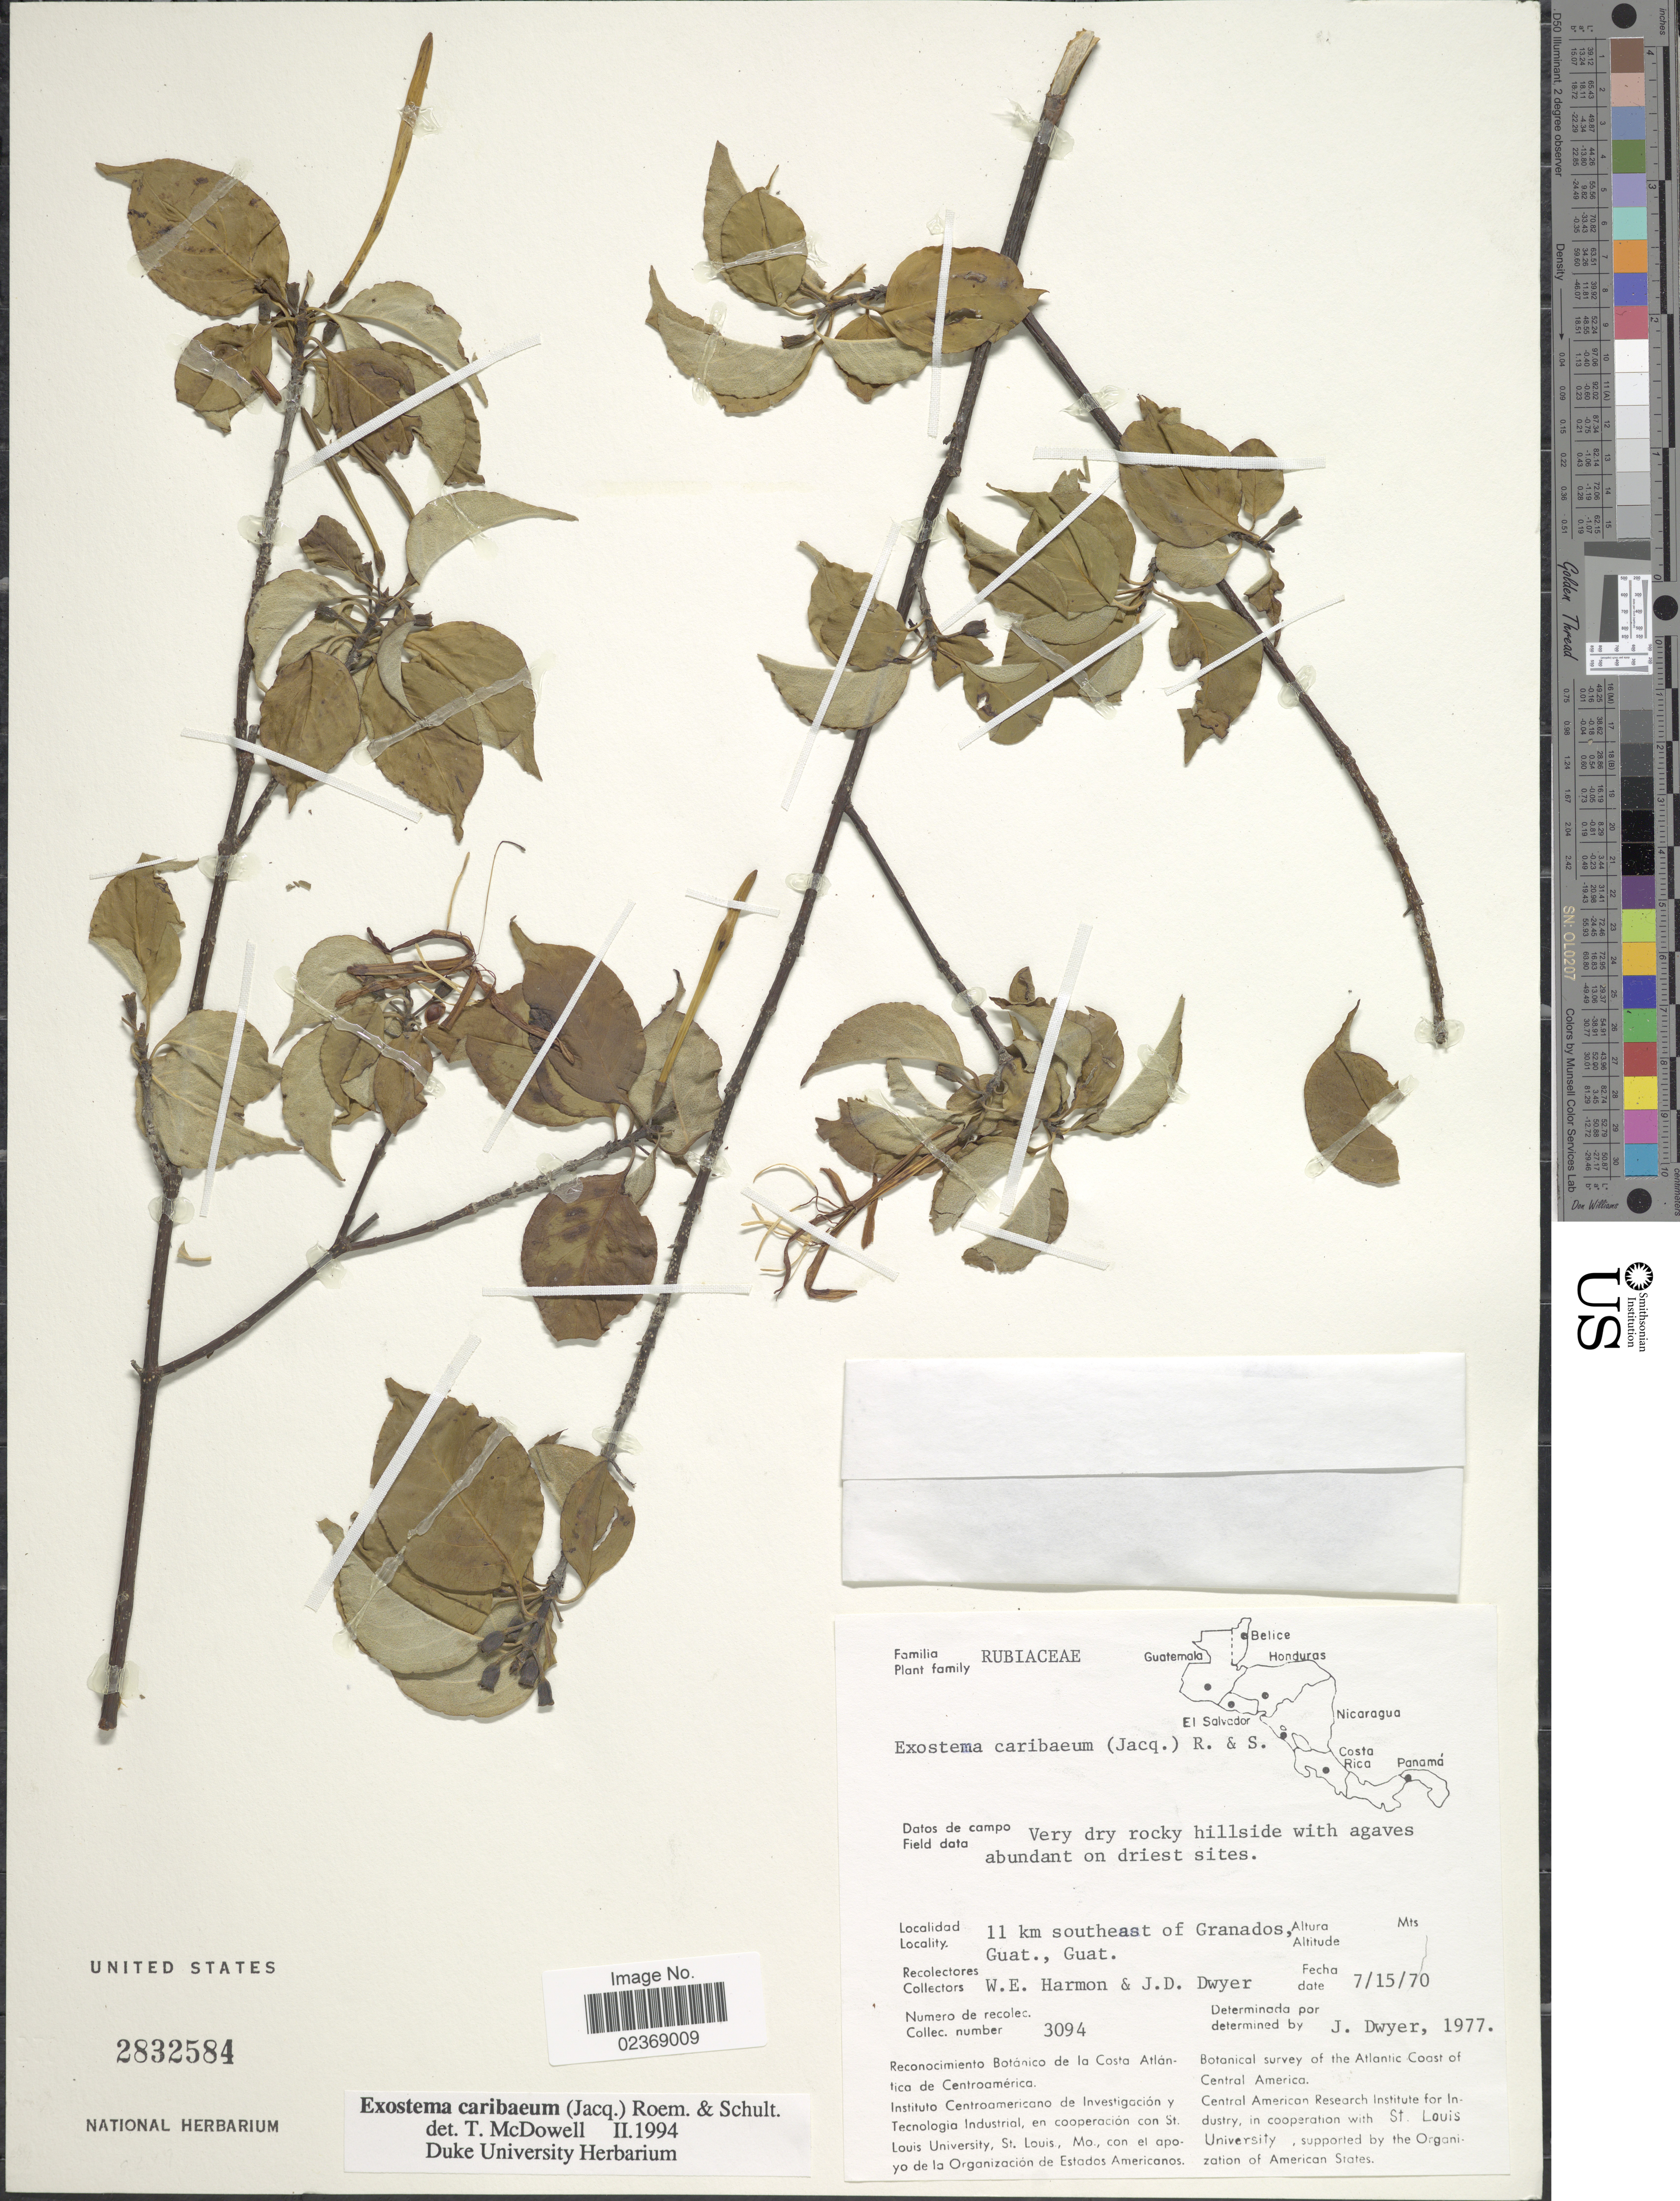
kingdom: Plantae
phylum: Tracheophyta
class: Magnoliopsida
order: Gentianales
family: Rubiaceae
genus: Exostema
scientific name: Exostema caribaeum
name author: (Jacq.) Roem. & Schult.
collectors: W. E. Harmon & J. D. Dwyer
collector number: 3094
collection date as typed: Transcribed d/m/y: 15/7/70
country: Guatemala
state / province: Guatemala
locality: Very dry rocky hillside with agaves abundant on driest sites, 11 km southeast of Granados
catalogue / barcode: US 2832584